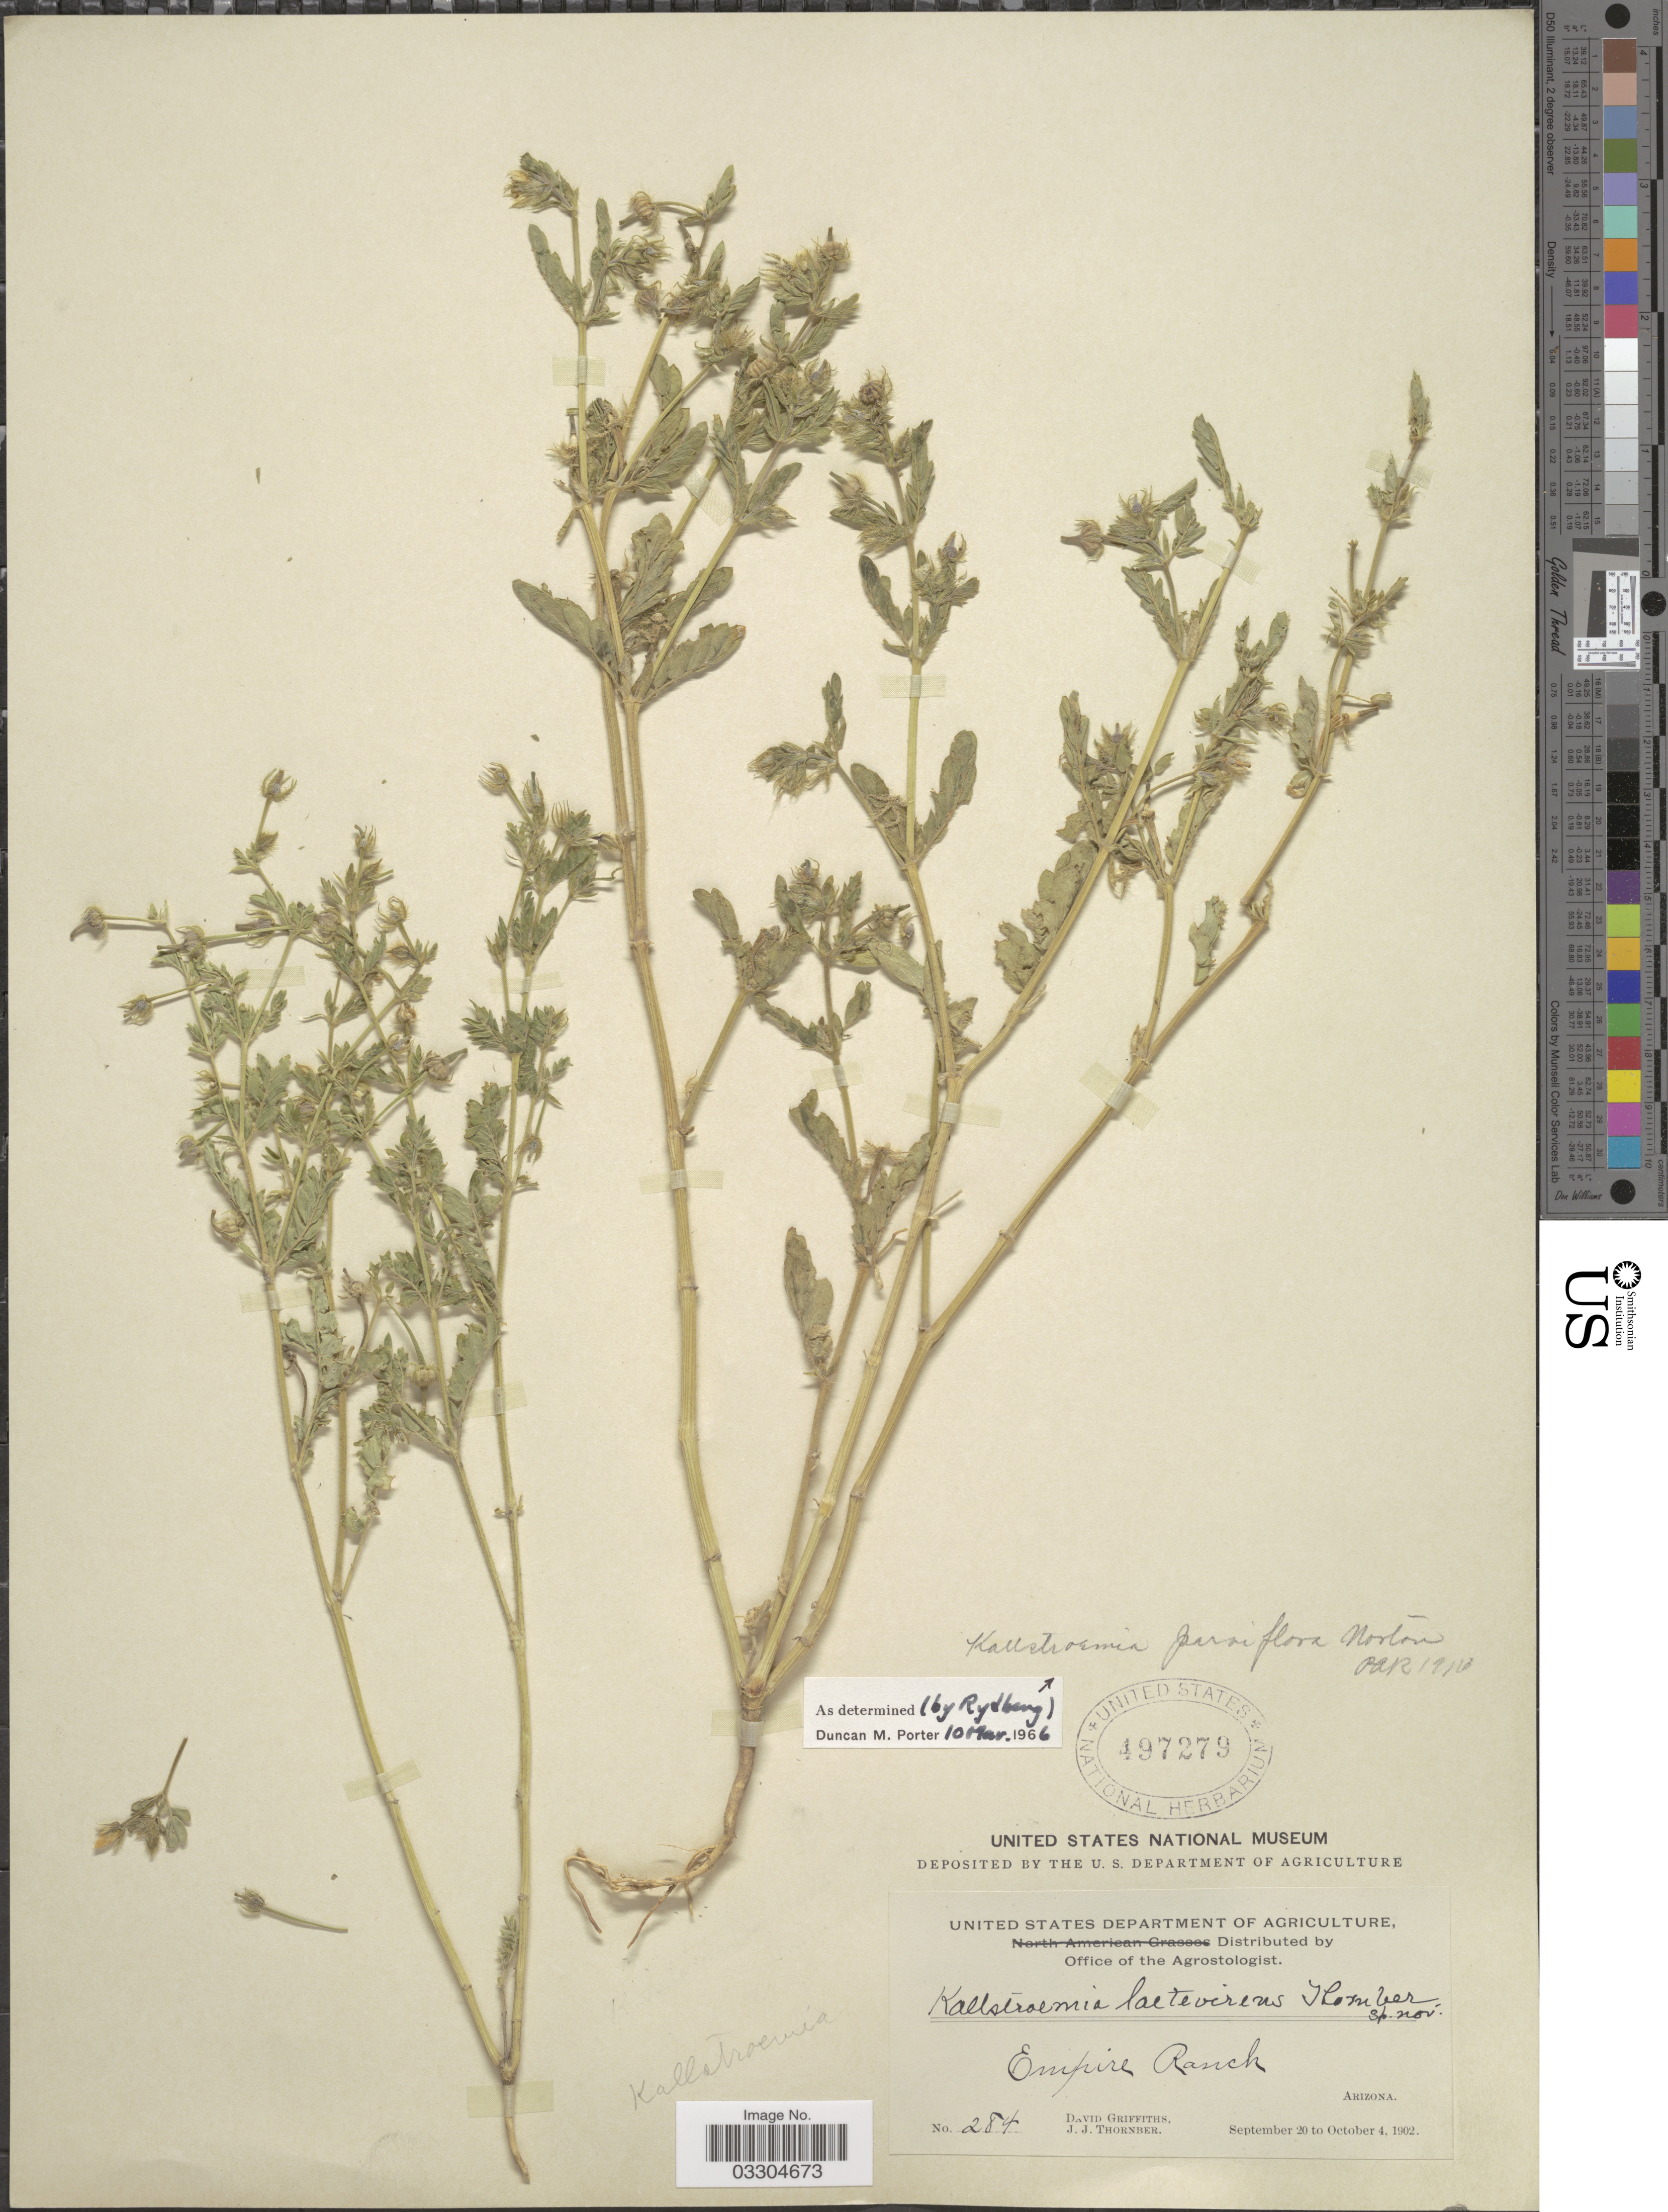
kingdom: Plantae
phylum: Tracheophyta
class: Magnoliopsida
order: Zygophyllales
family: Zygophyllaceae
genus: Kallstroemia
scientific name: Kallstroemia parviflora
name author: Norton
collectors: D. Griffiths & J. Thornber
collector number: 284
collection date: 1902-09-20/1902-10-04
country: United States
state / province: Arizona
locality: Empire Ranch.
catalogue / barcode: US 497279